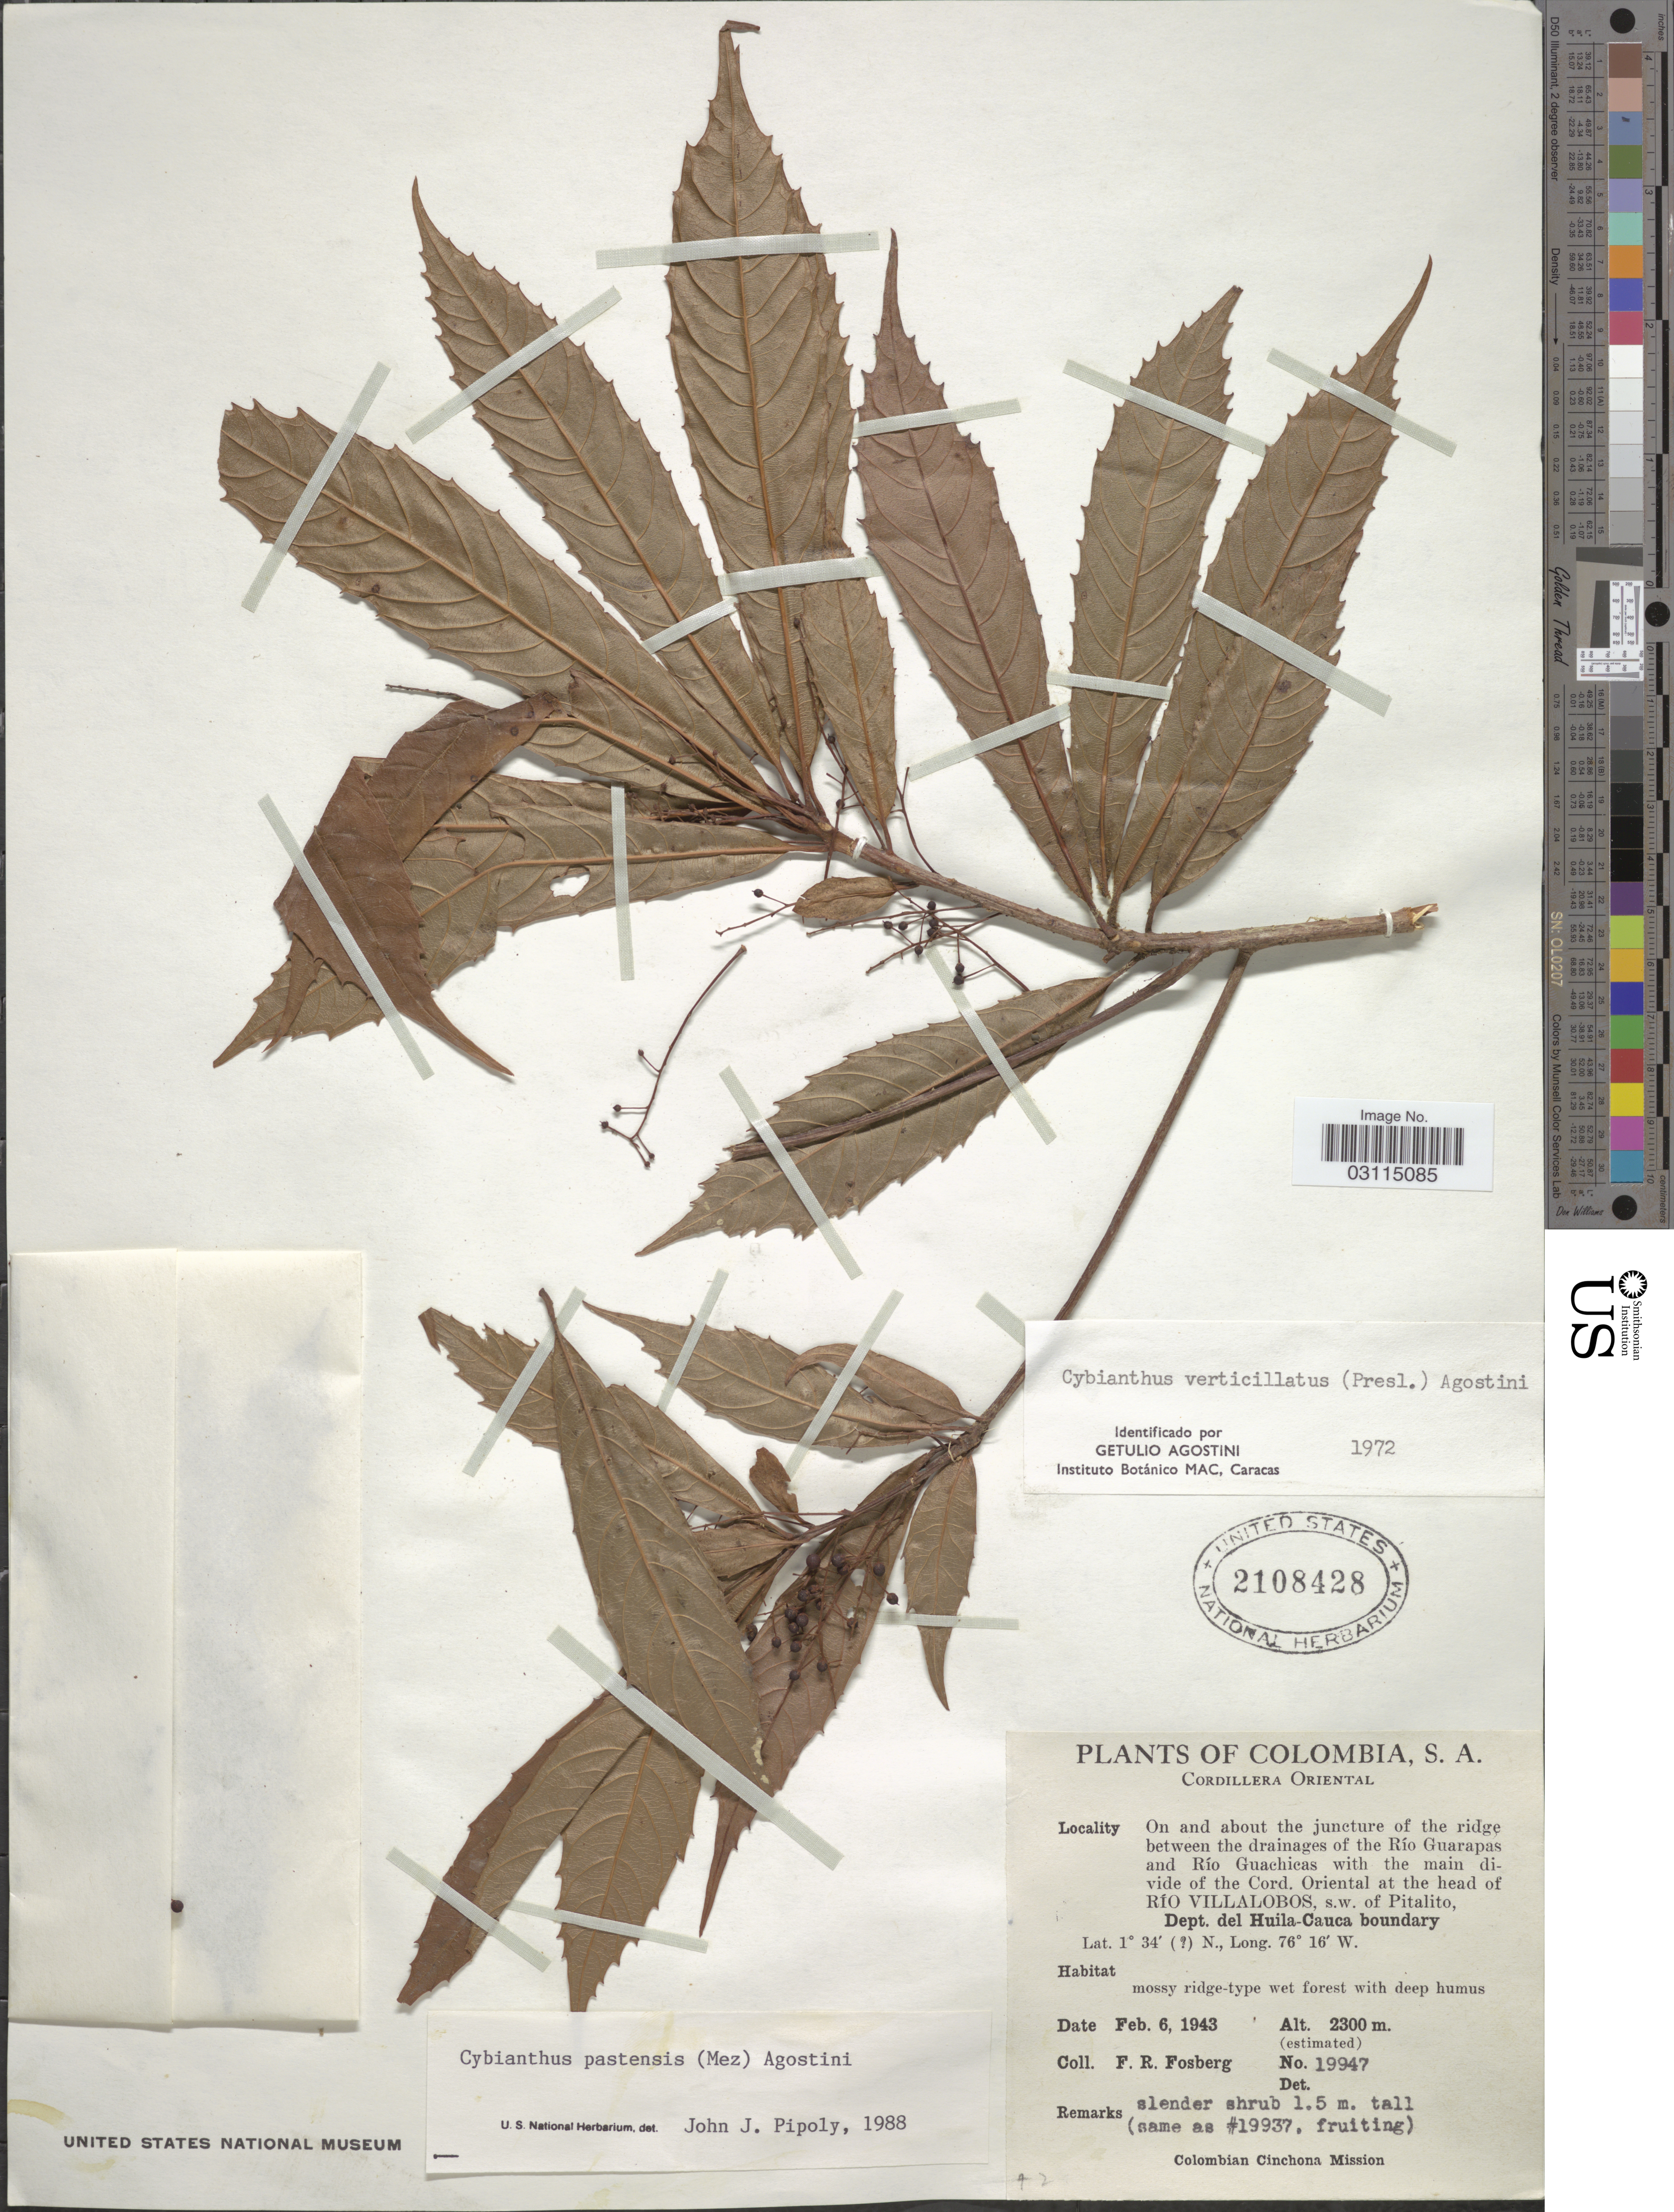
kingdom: Plantae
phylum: Tracheophyta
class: Magnoliopsida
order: Ericales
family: Primulaceae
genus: Cybianthus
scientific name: Cybianthus pastensis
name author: (Mez) G. Agostini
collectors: F. R. Fosberg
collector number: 19947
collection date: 1943-02-06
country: Colombia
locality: Cordillera Oriental, On and abouth the juncture of the ridge between the drainages of the Río Guarapas and Río Guachicas, with the main divide of the Cord. Oriental at the head of Río Villalobos, s.w. of Pitalito, Dept. del Huila-Cauca boundary.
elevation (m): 2300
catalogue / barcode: US 2108428